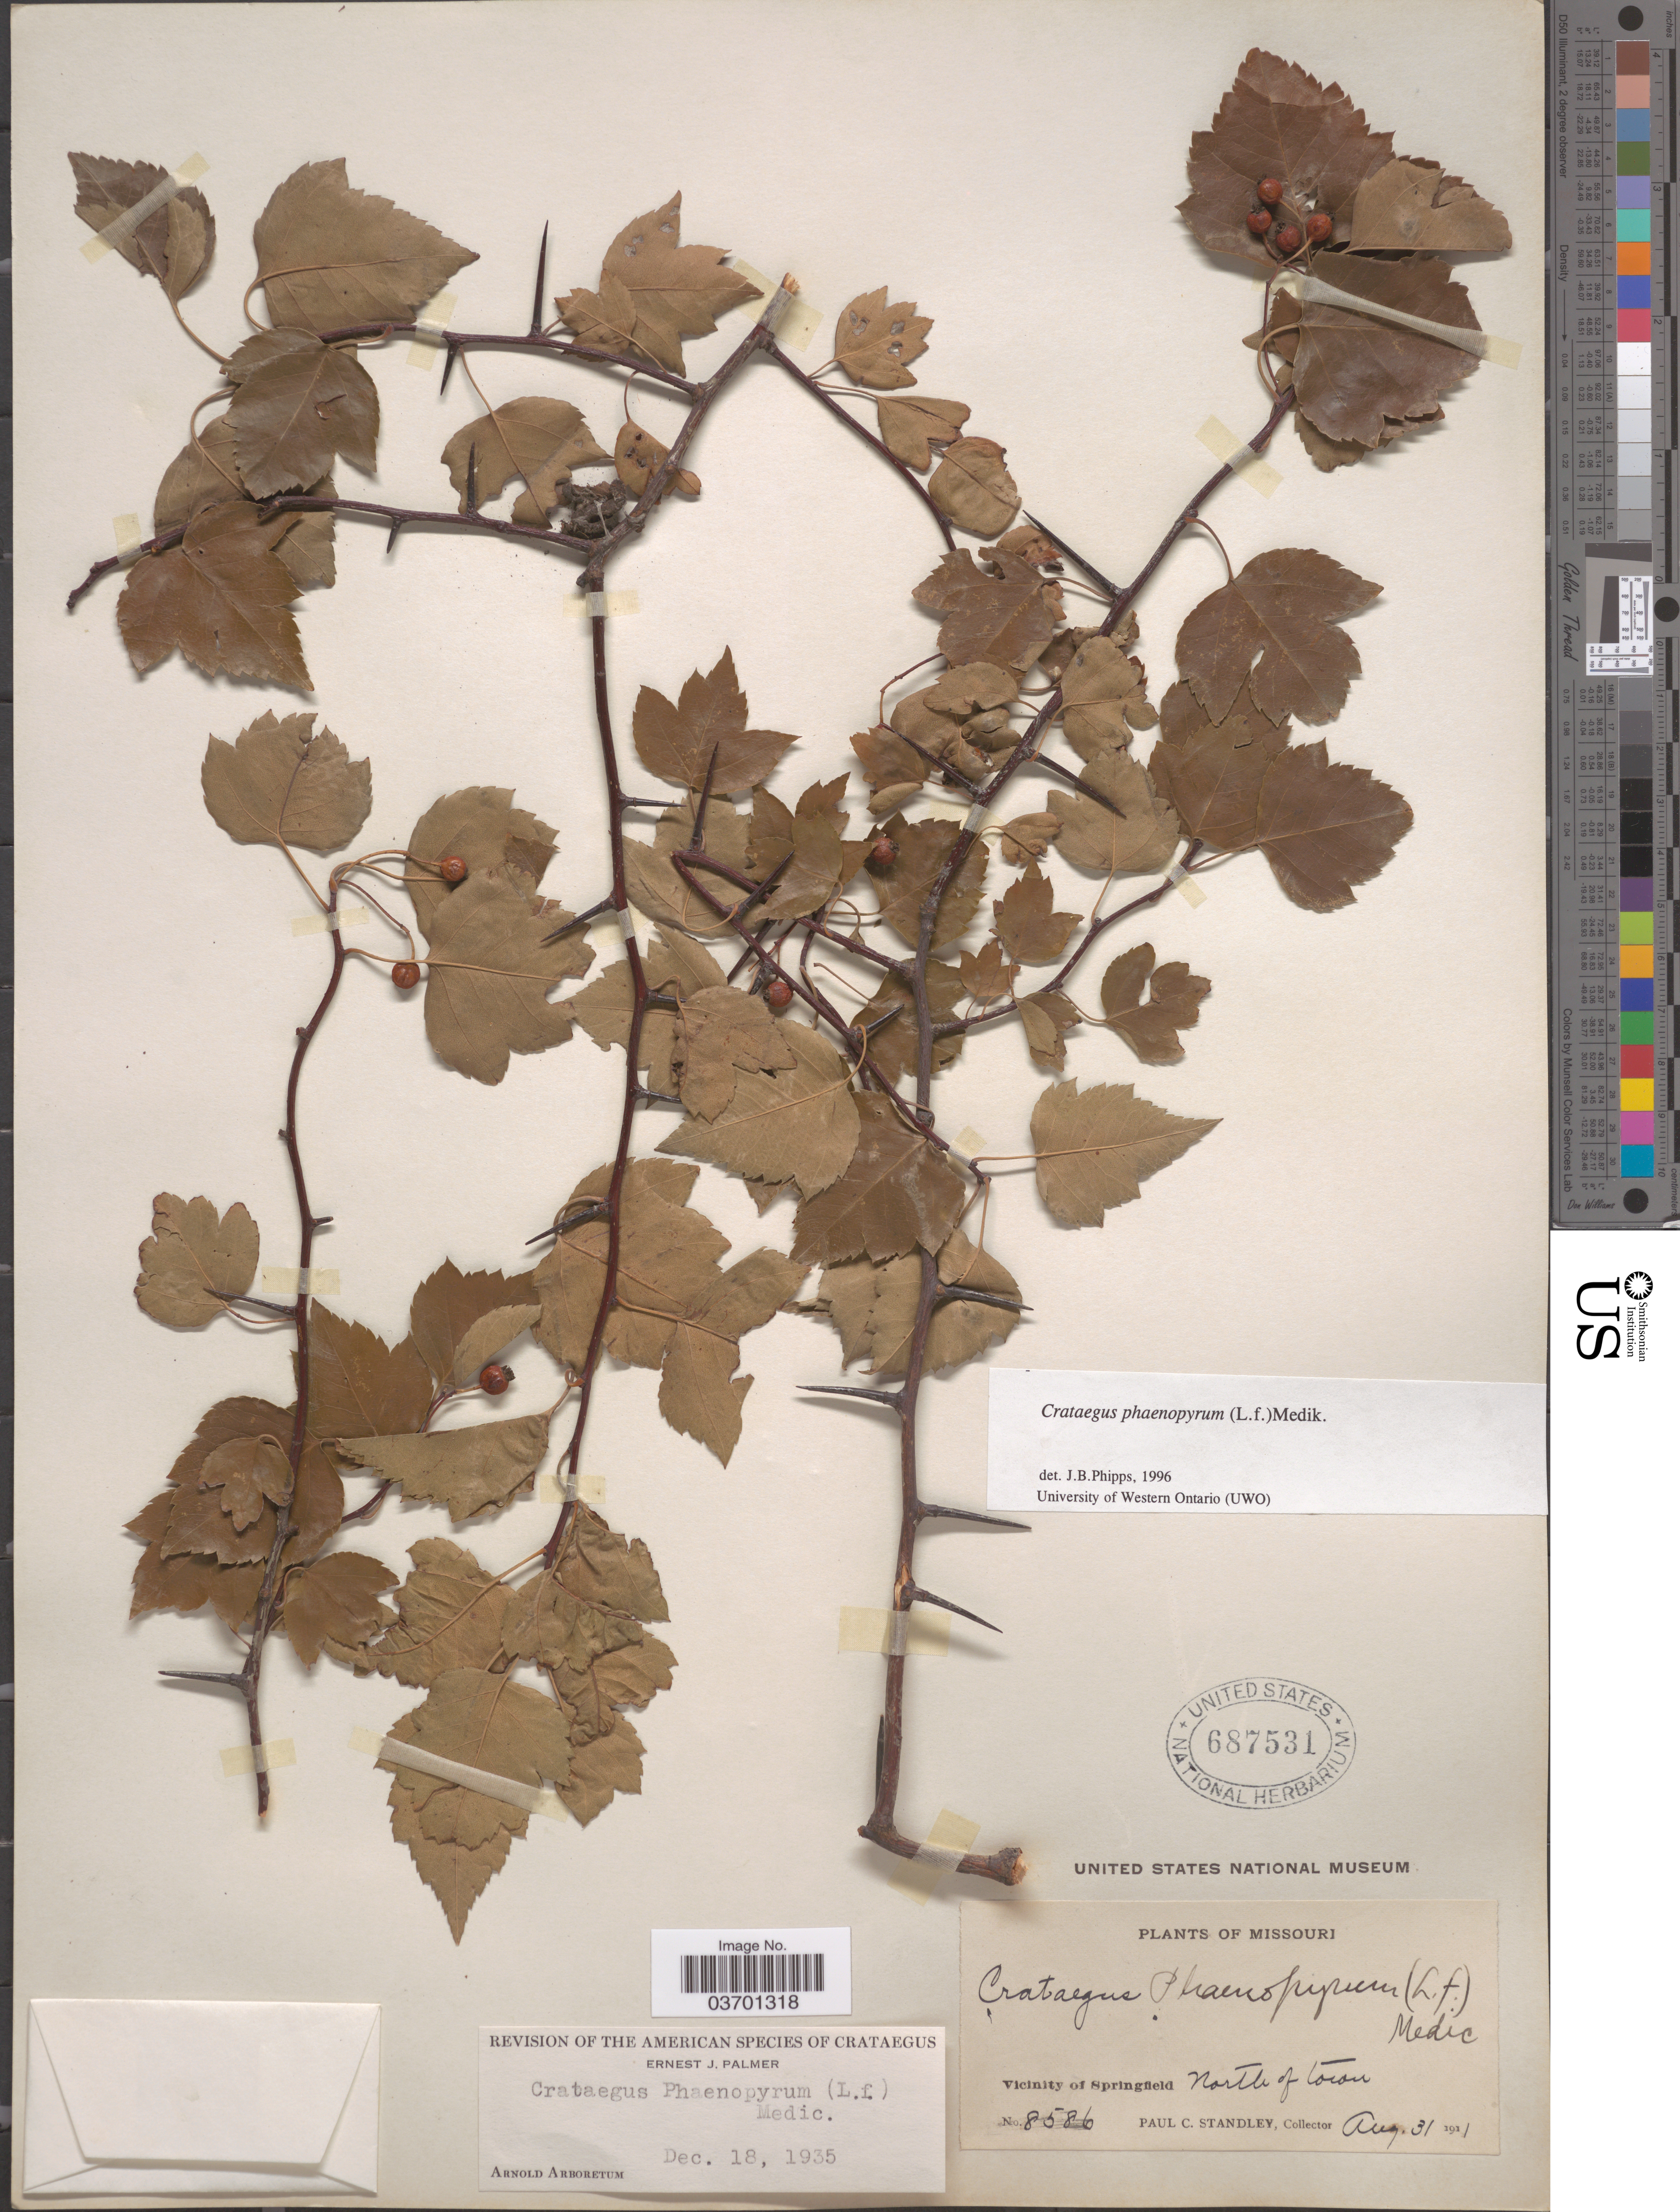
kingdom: Plantae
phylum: Tracheophyta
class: Magnoliopsida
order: Rosales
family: Rosaceae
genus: Crataegus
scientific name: Crataegus phaenopyrum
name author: (L. f.) Medik.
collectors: P. C. Standley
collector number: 8586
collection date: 1911-08-31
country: United States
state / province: Missouri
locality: Vicinity of Springfield, North of Town.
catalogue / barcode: US 687531